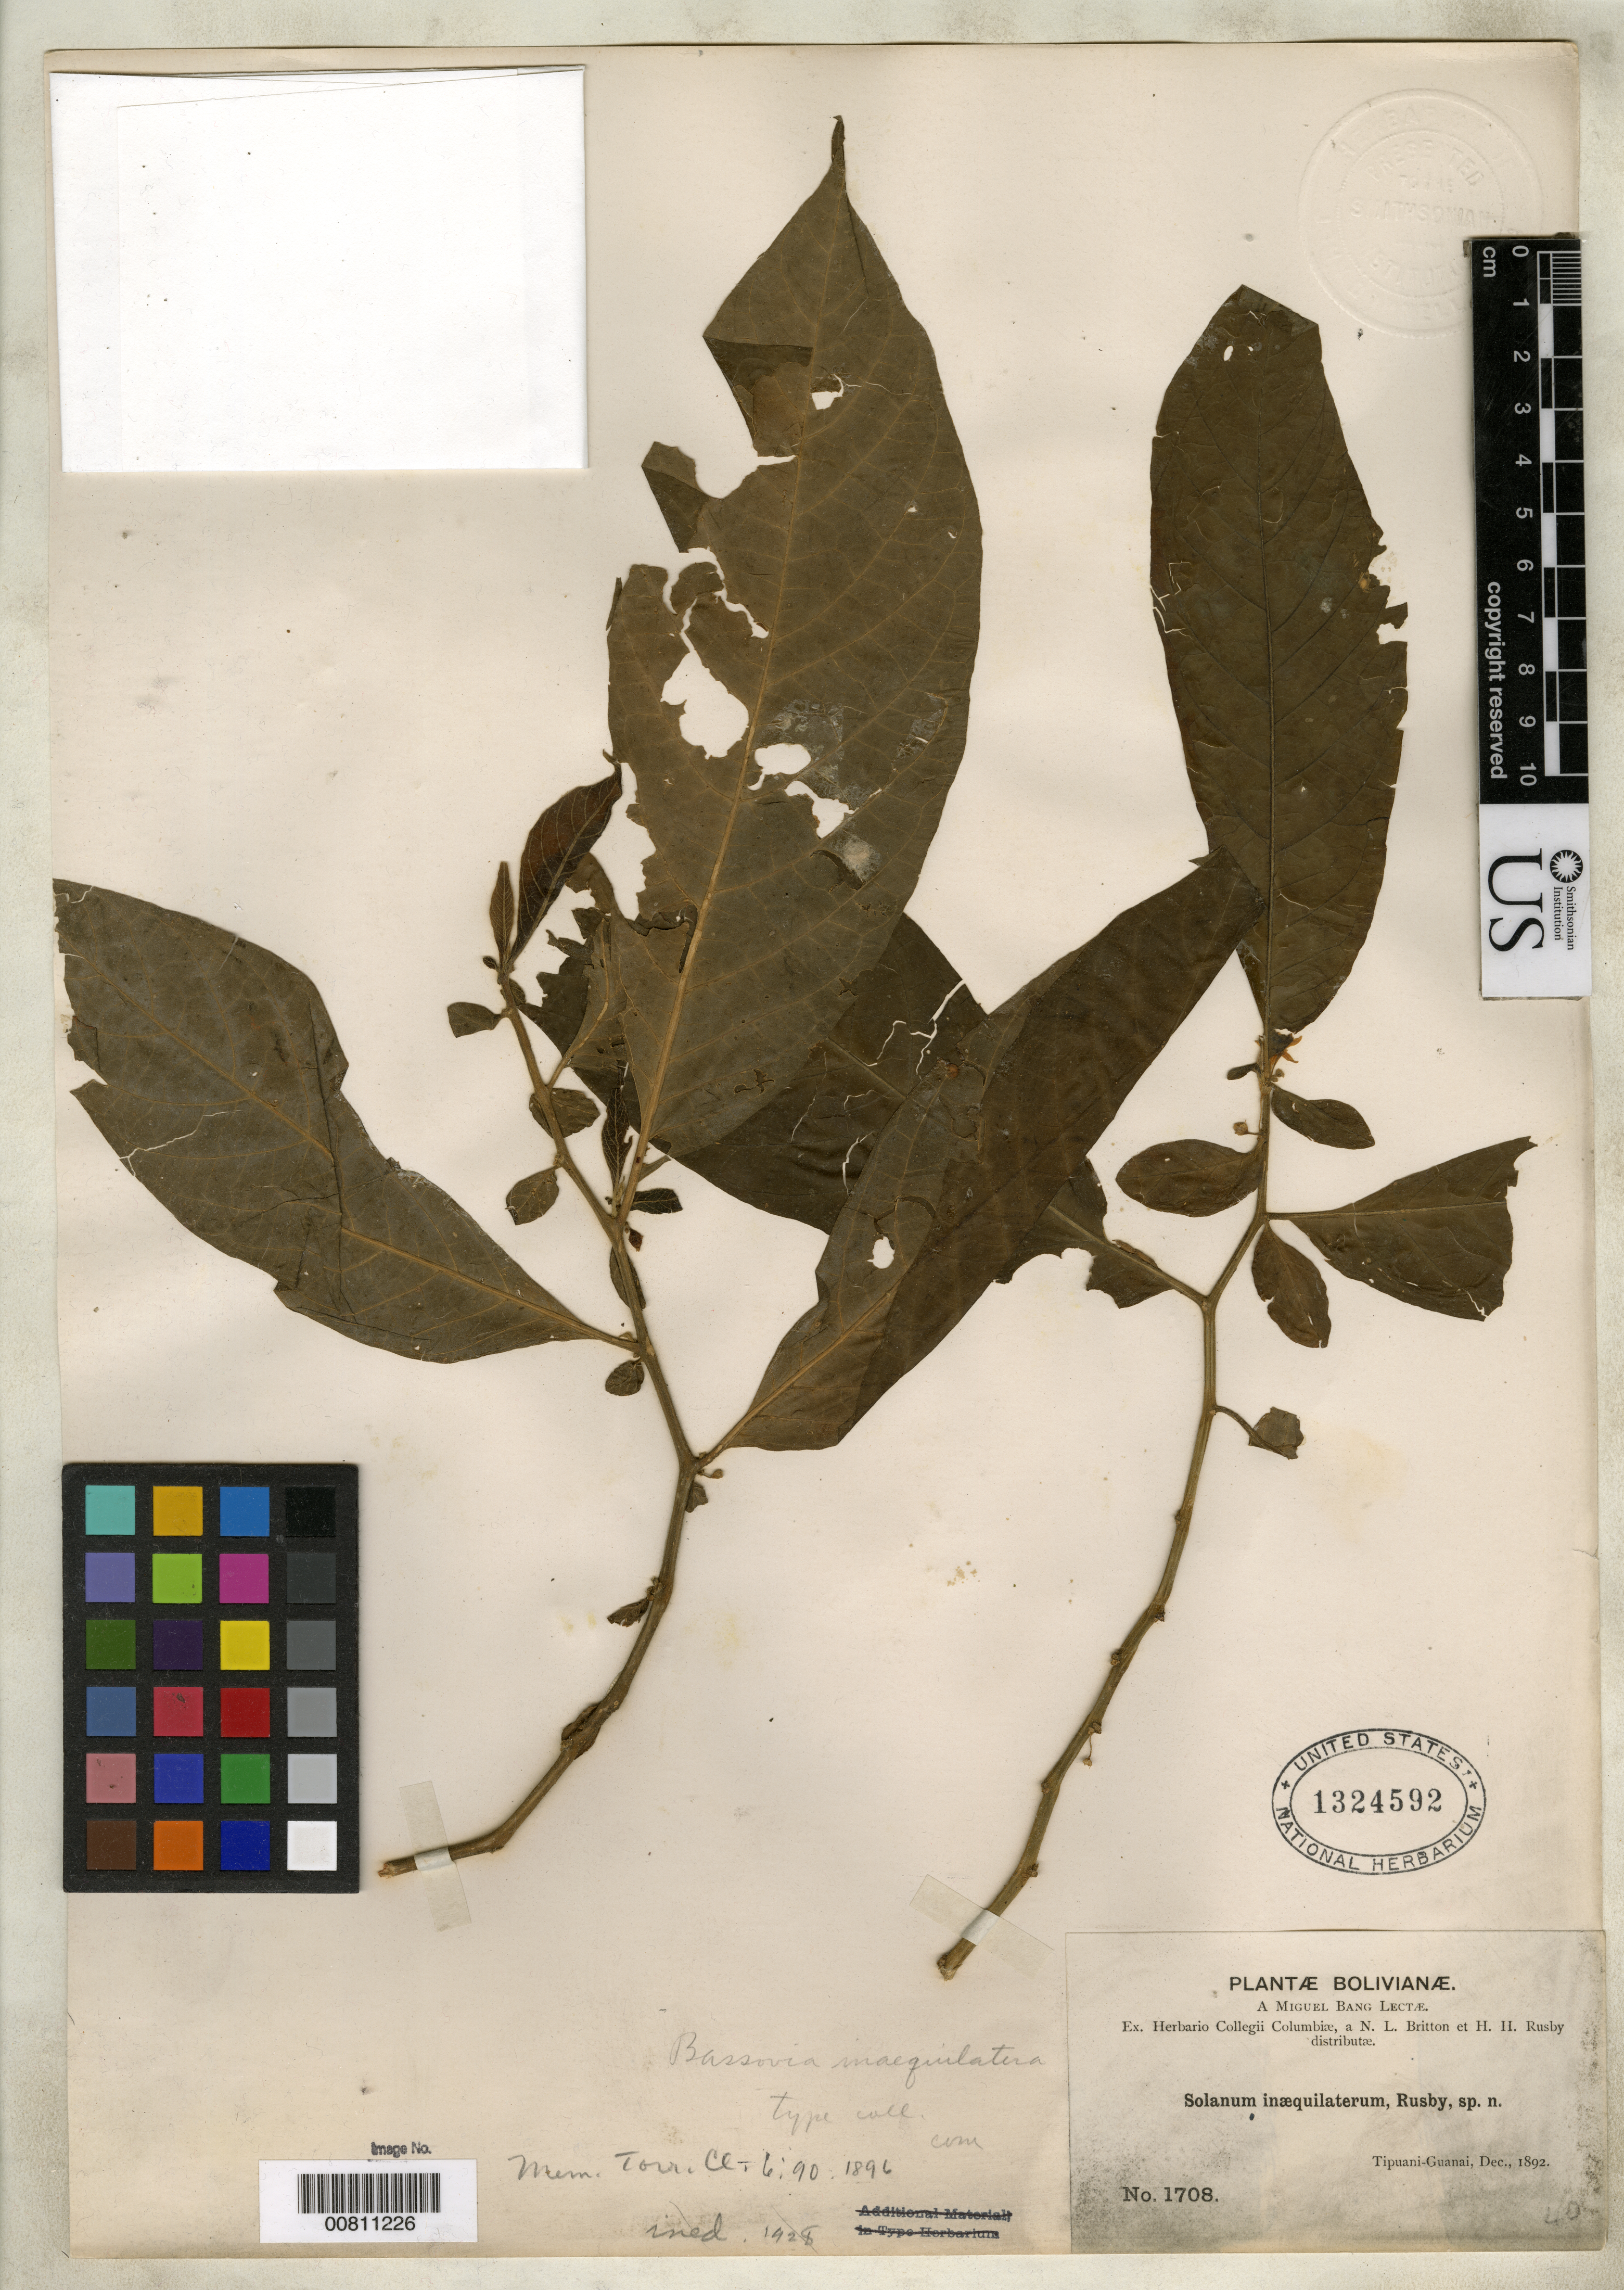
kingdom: Plantae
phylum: Tracheophyta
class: Magnoliopsida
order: Solanales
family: Solanaceae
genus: Bassovia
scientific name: Bassovia inaequilatera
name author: Rusby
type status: Type Collection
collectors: M. Bang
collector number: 1708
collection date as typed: Dec 1892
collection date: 1892-12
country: Bolivia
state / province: La Paz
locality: Tipuani-Guanai.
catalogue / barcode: US 1324592